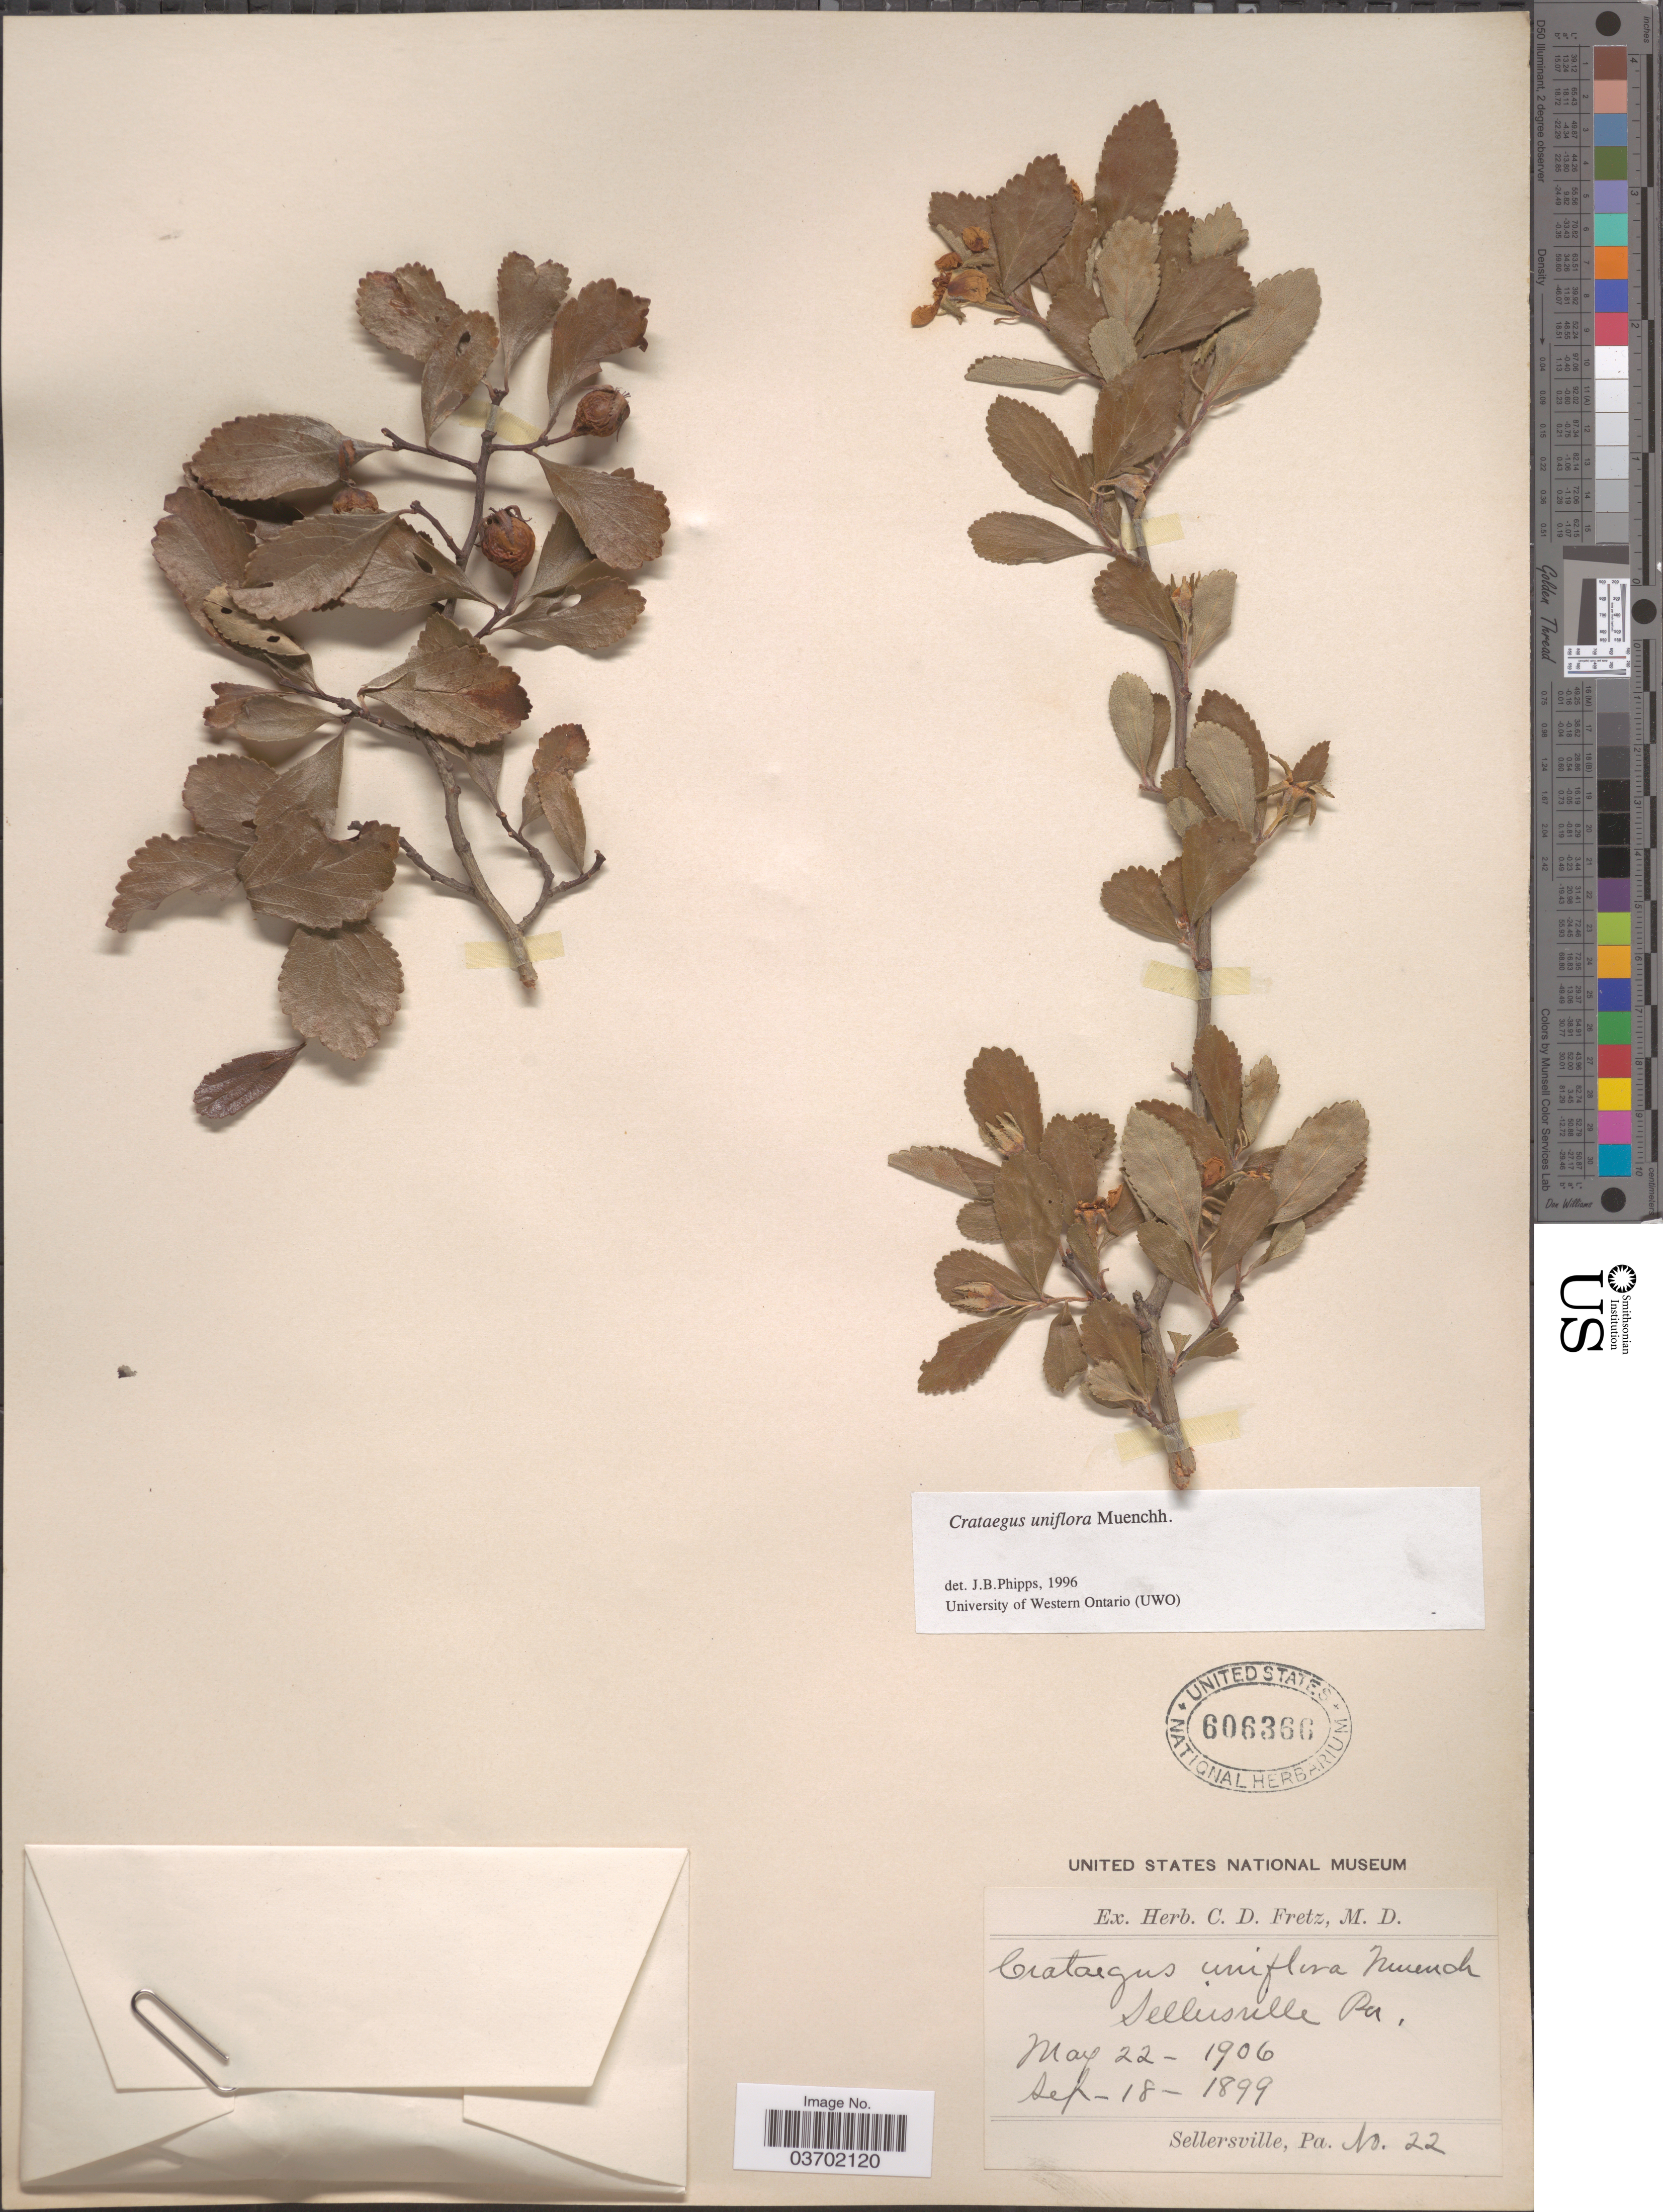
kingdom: Plantae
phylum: Tracheophyta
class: Magnoliopsida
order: Rosales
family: Rosaceae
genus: Crataegus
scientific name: Crataegus uniflora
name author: Münchh.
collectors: ex herb. C.D. Fretz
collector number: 22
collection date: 1899-09-18/1906-05-22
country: United States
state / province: Pennsylvania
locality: Sellersville.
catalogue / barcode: US 606366